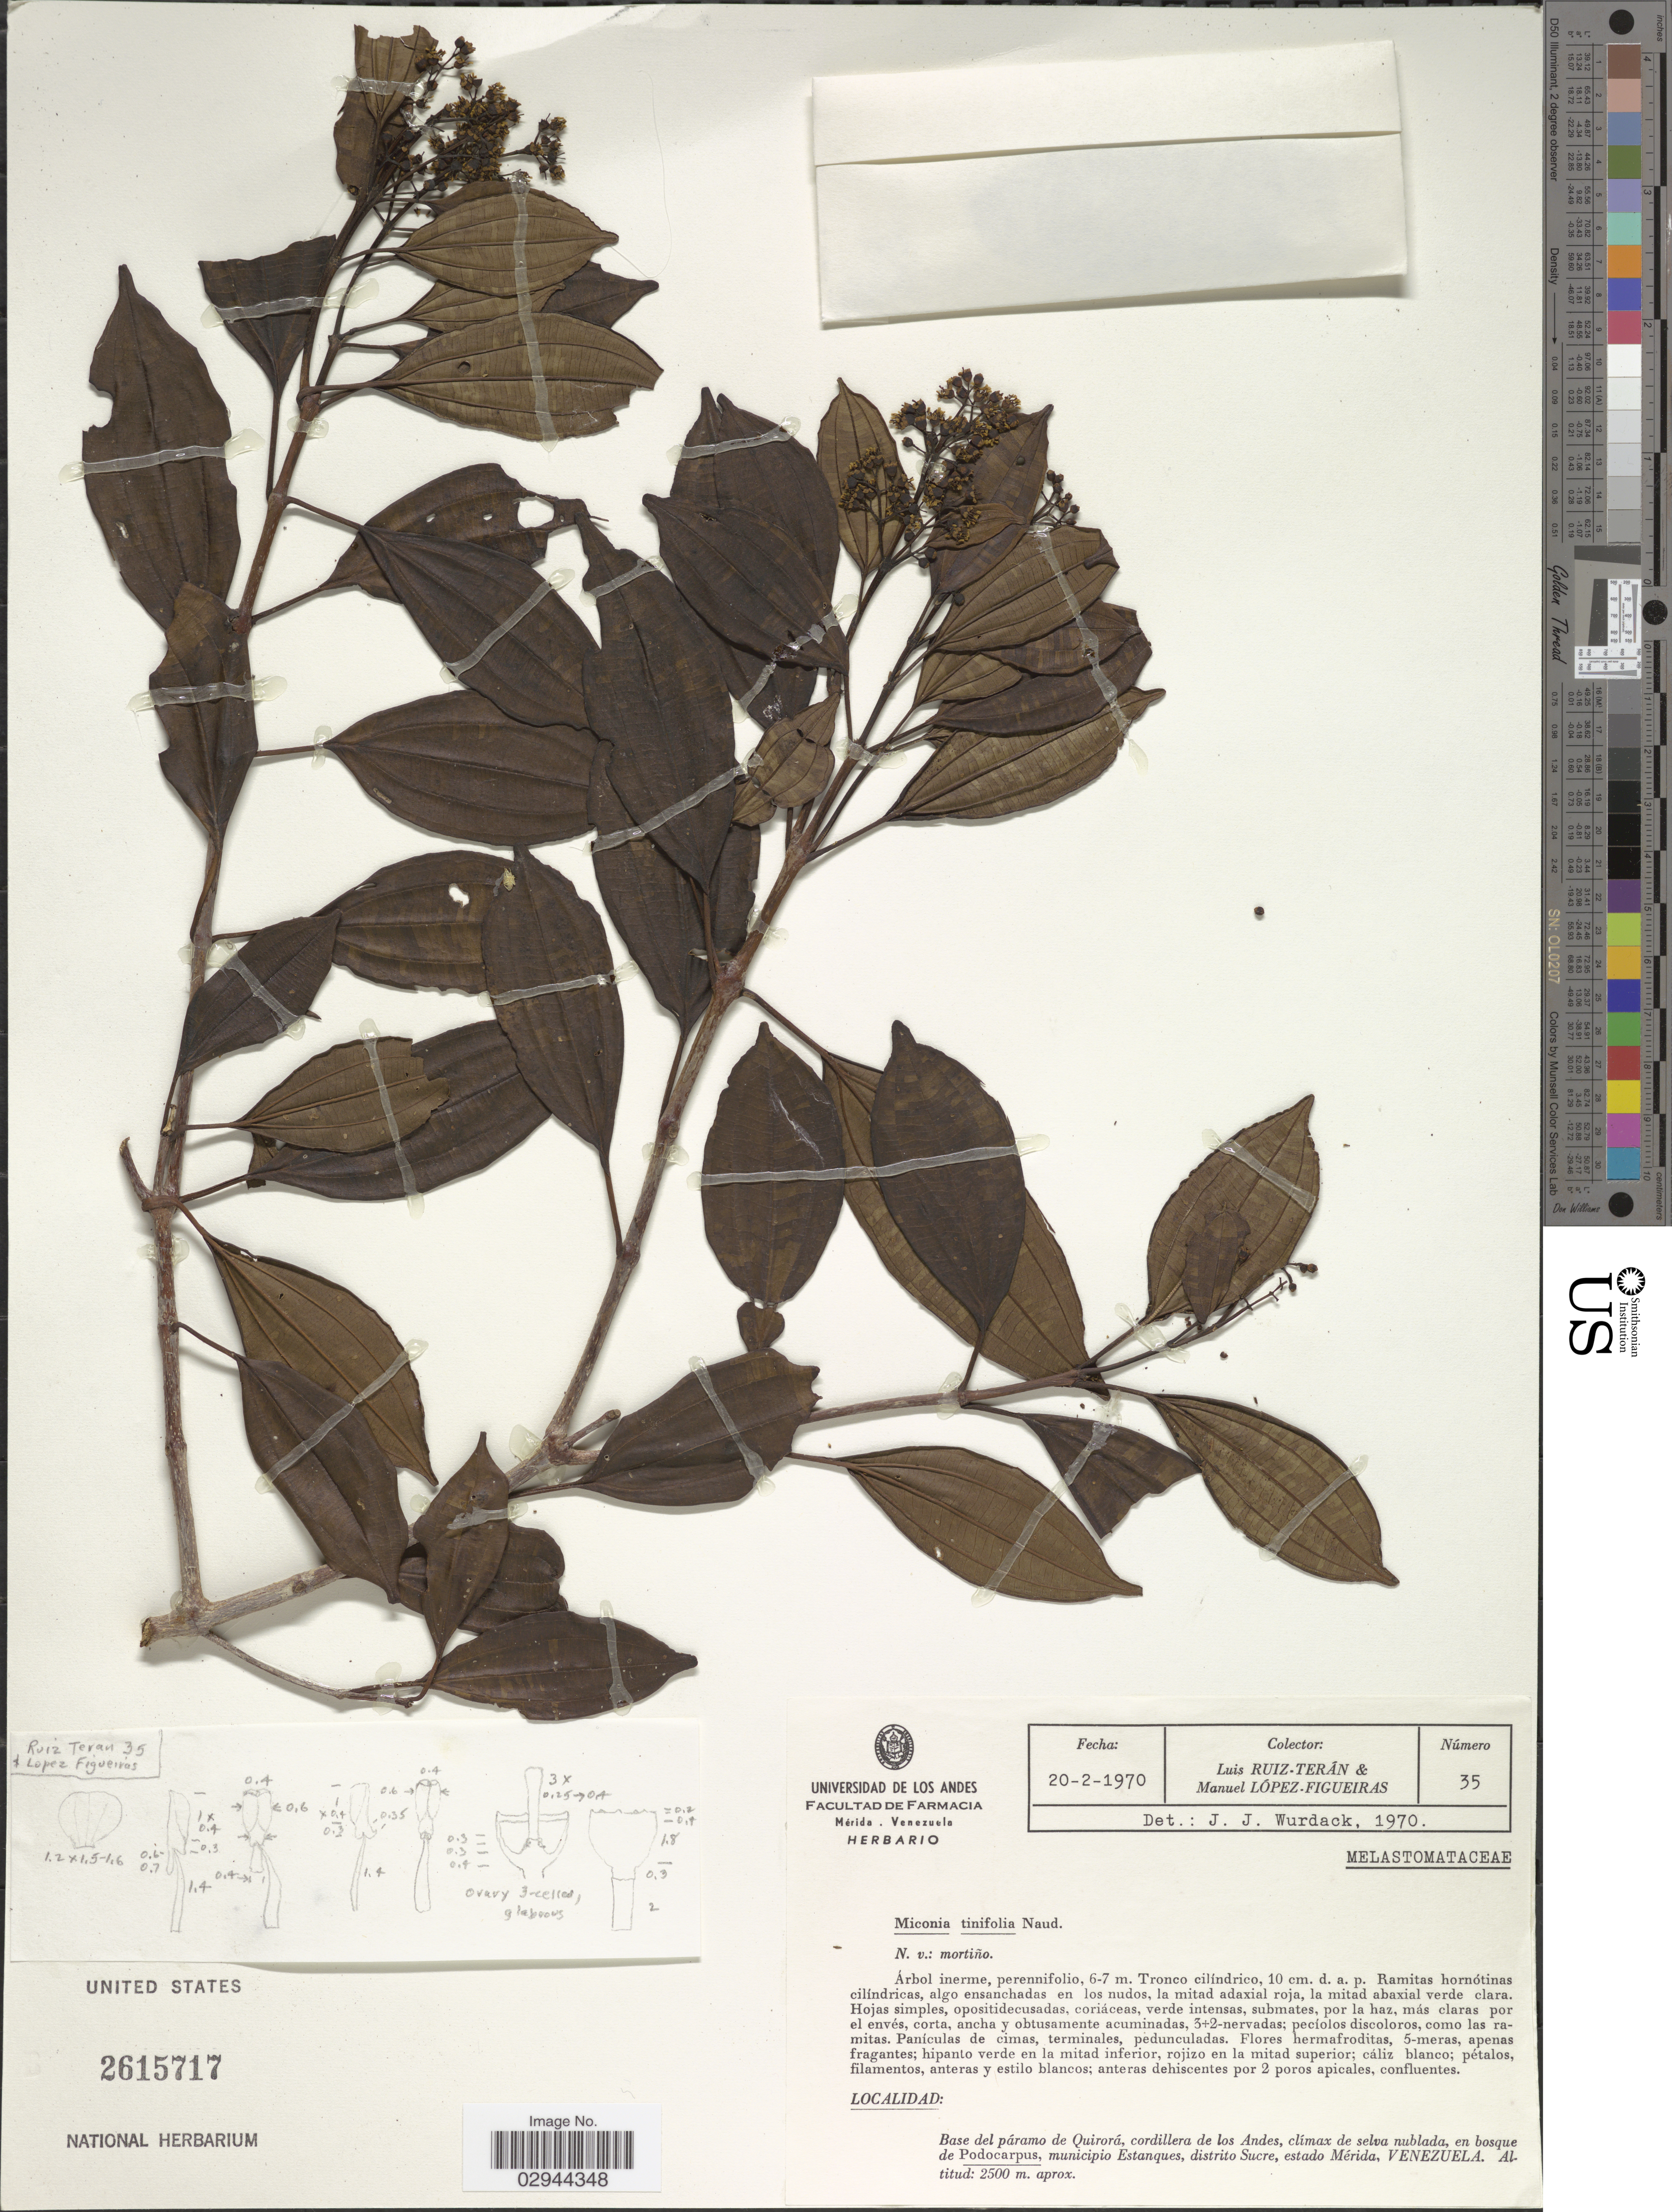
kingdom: Plantae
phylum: Tracheophyta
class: Magnoliopsida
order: Myrtales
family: Melastomataceae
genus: Miconia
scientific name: Miconia tinifolia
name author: Naudin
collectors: L. Teran & M. López Figueiras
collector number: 35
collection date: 1970-02-20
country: Venezuela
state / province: Sucre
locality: Base del páramo de Quirorá, cordillera de los Andes, clímax de selva nublada, en bosque de Podocarpus, municipio Estanques, distrito Sucre, estado Mérida.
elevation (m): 2500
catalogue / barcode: US 2615717